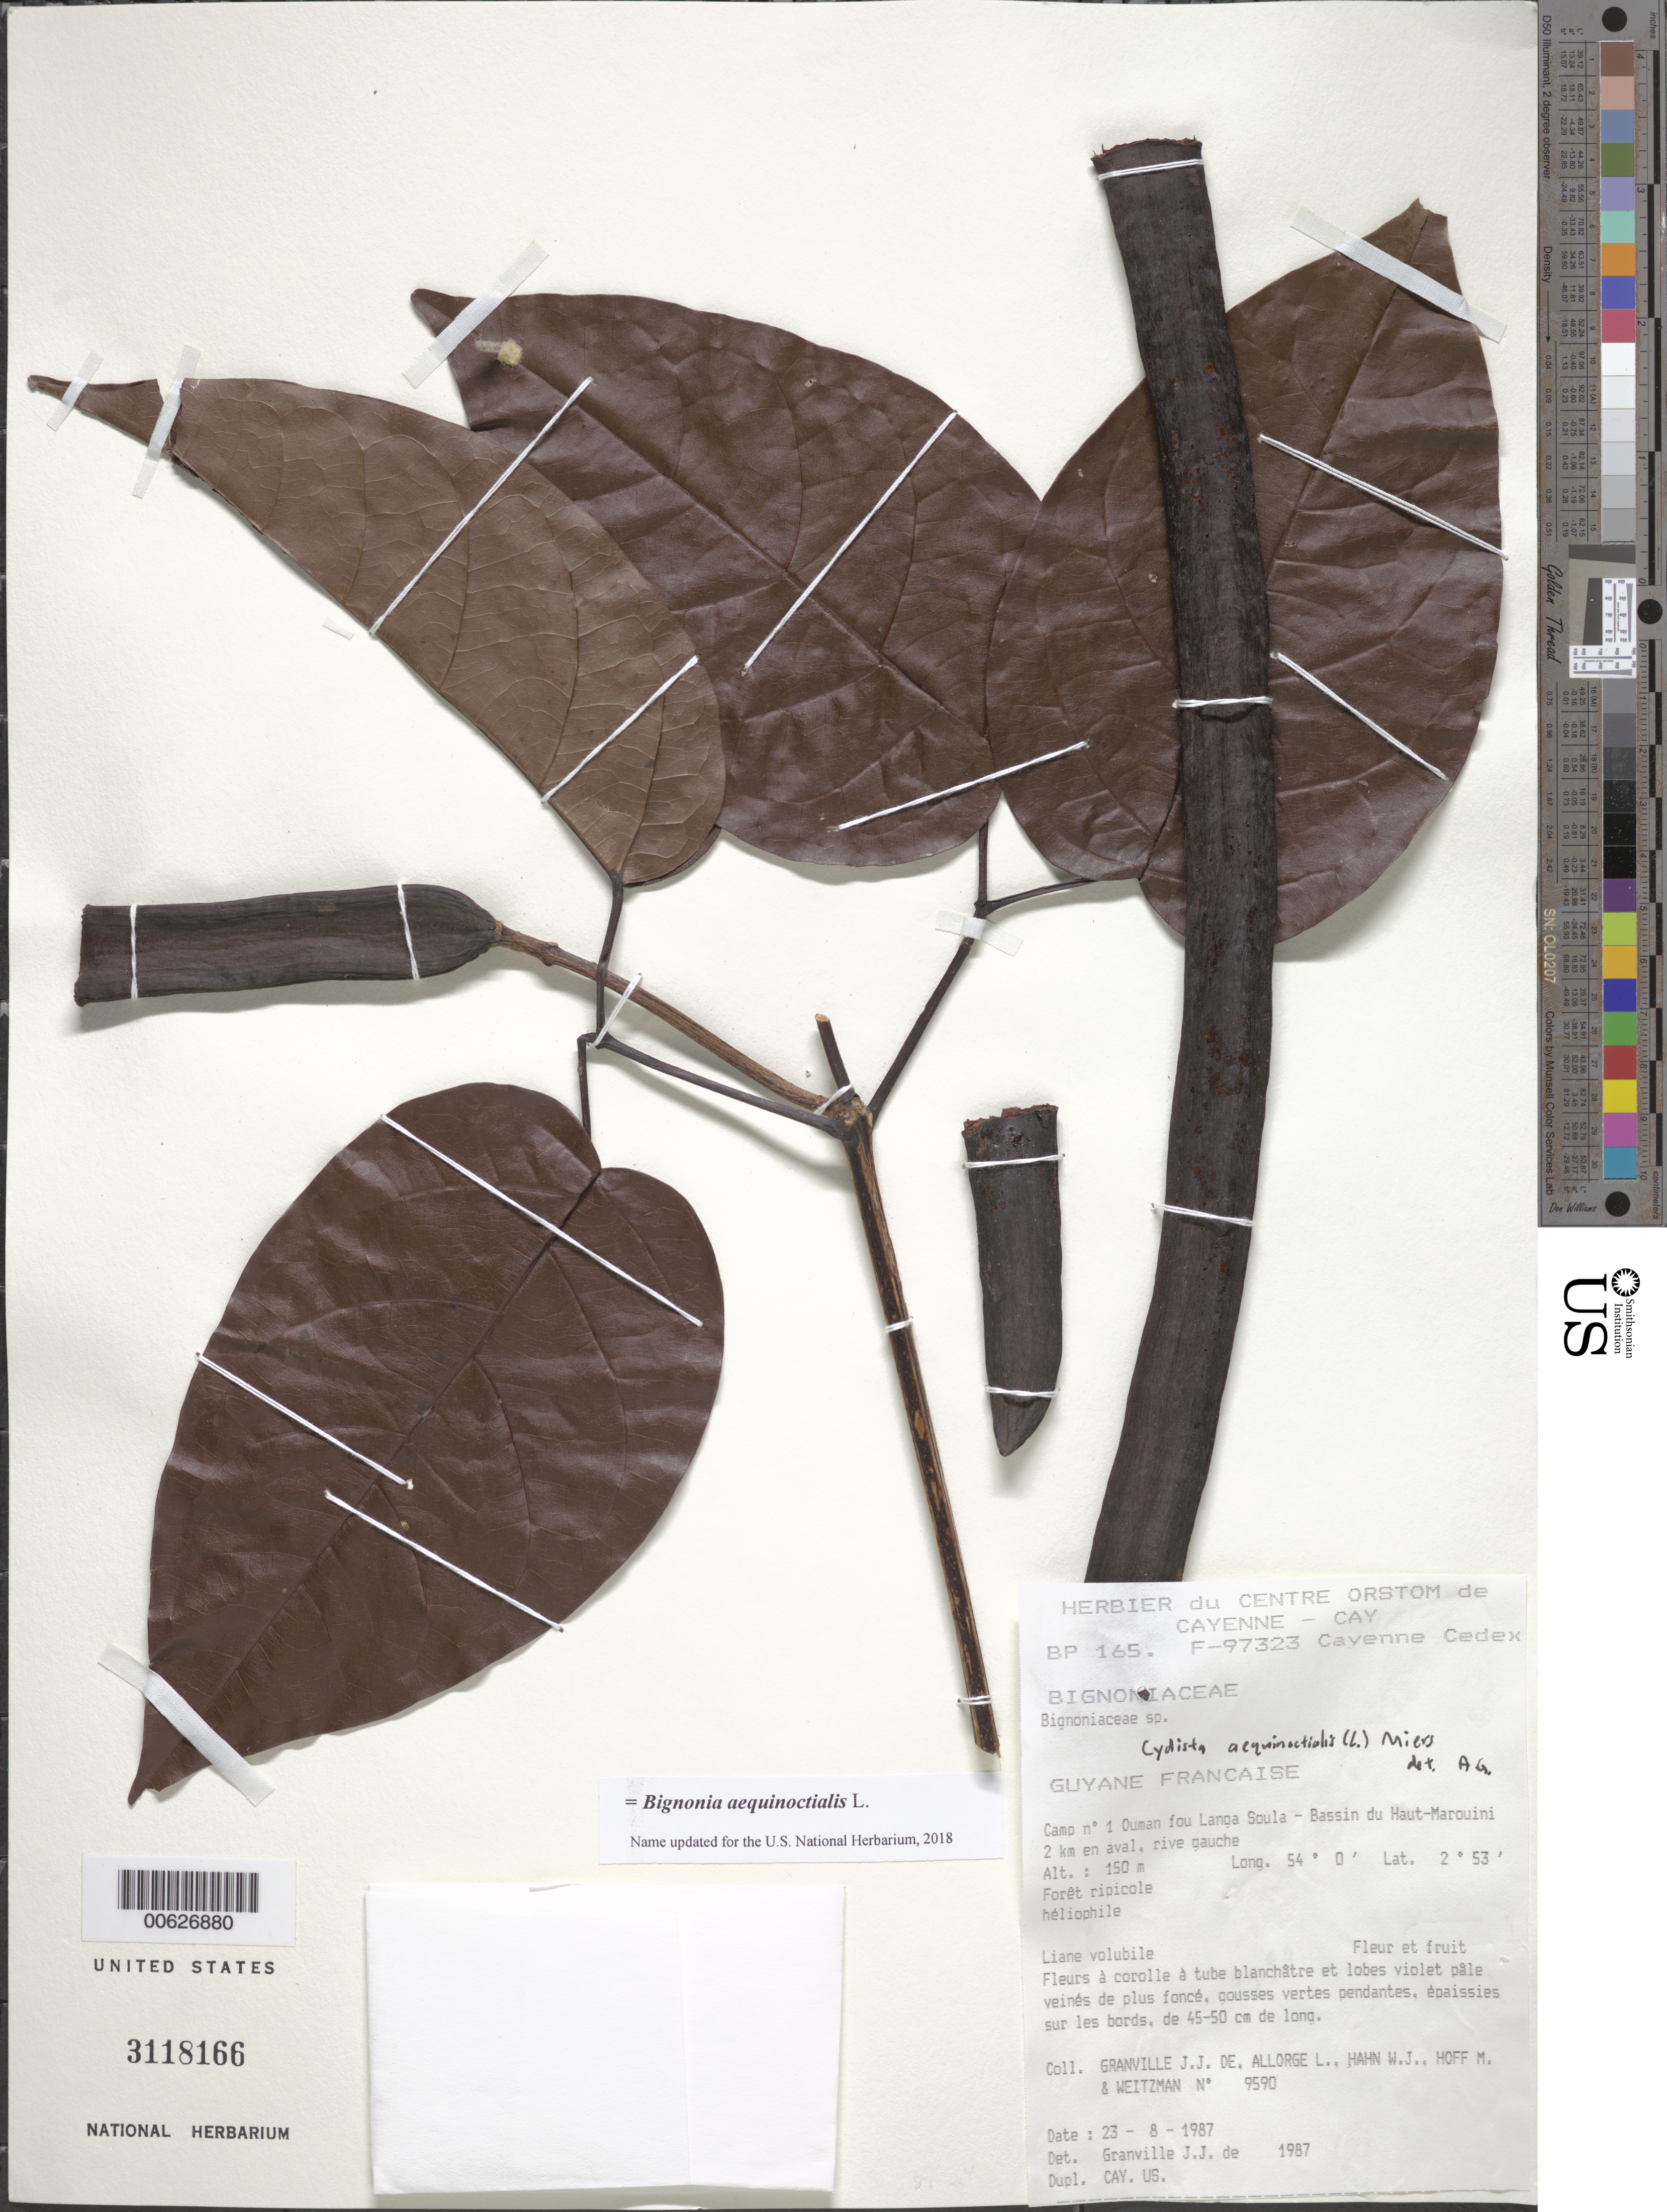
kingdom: Plantae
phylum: Tracheophyta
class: Magnoliopsida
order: Lamiales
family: Bignoniaceae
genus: Bignonia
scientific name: Bignonia aequinoctialis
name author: L.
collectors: J.-J. de Granville, L. Allorge, W. J. Hahn, M. Hoff & A. L. Weitzman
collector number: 9590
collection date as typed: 23-Aug-87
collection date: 1987-08-23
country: French Guiana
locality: Ouman fou Langa Soula, Camp #1, Bassin du Haut-Marouini, 2 km en aval, rive gauche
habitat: Forêt ripicole, héliophile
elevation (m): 150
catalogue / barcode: US 3118166